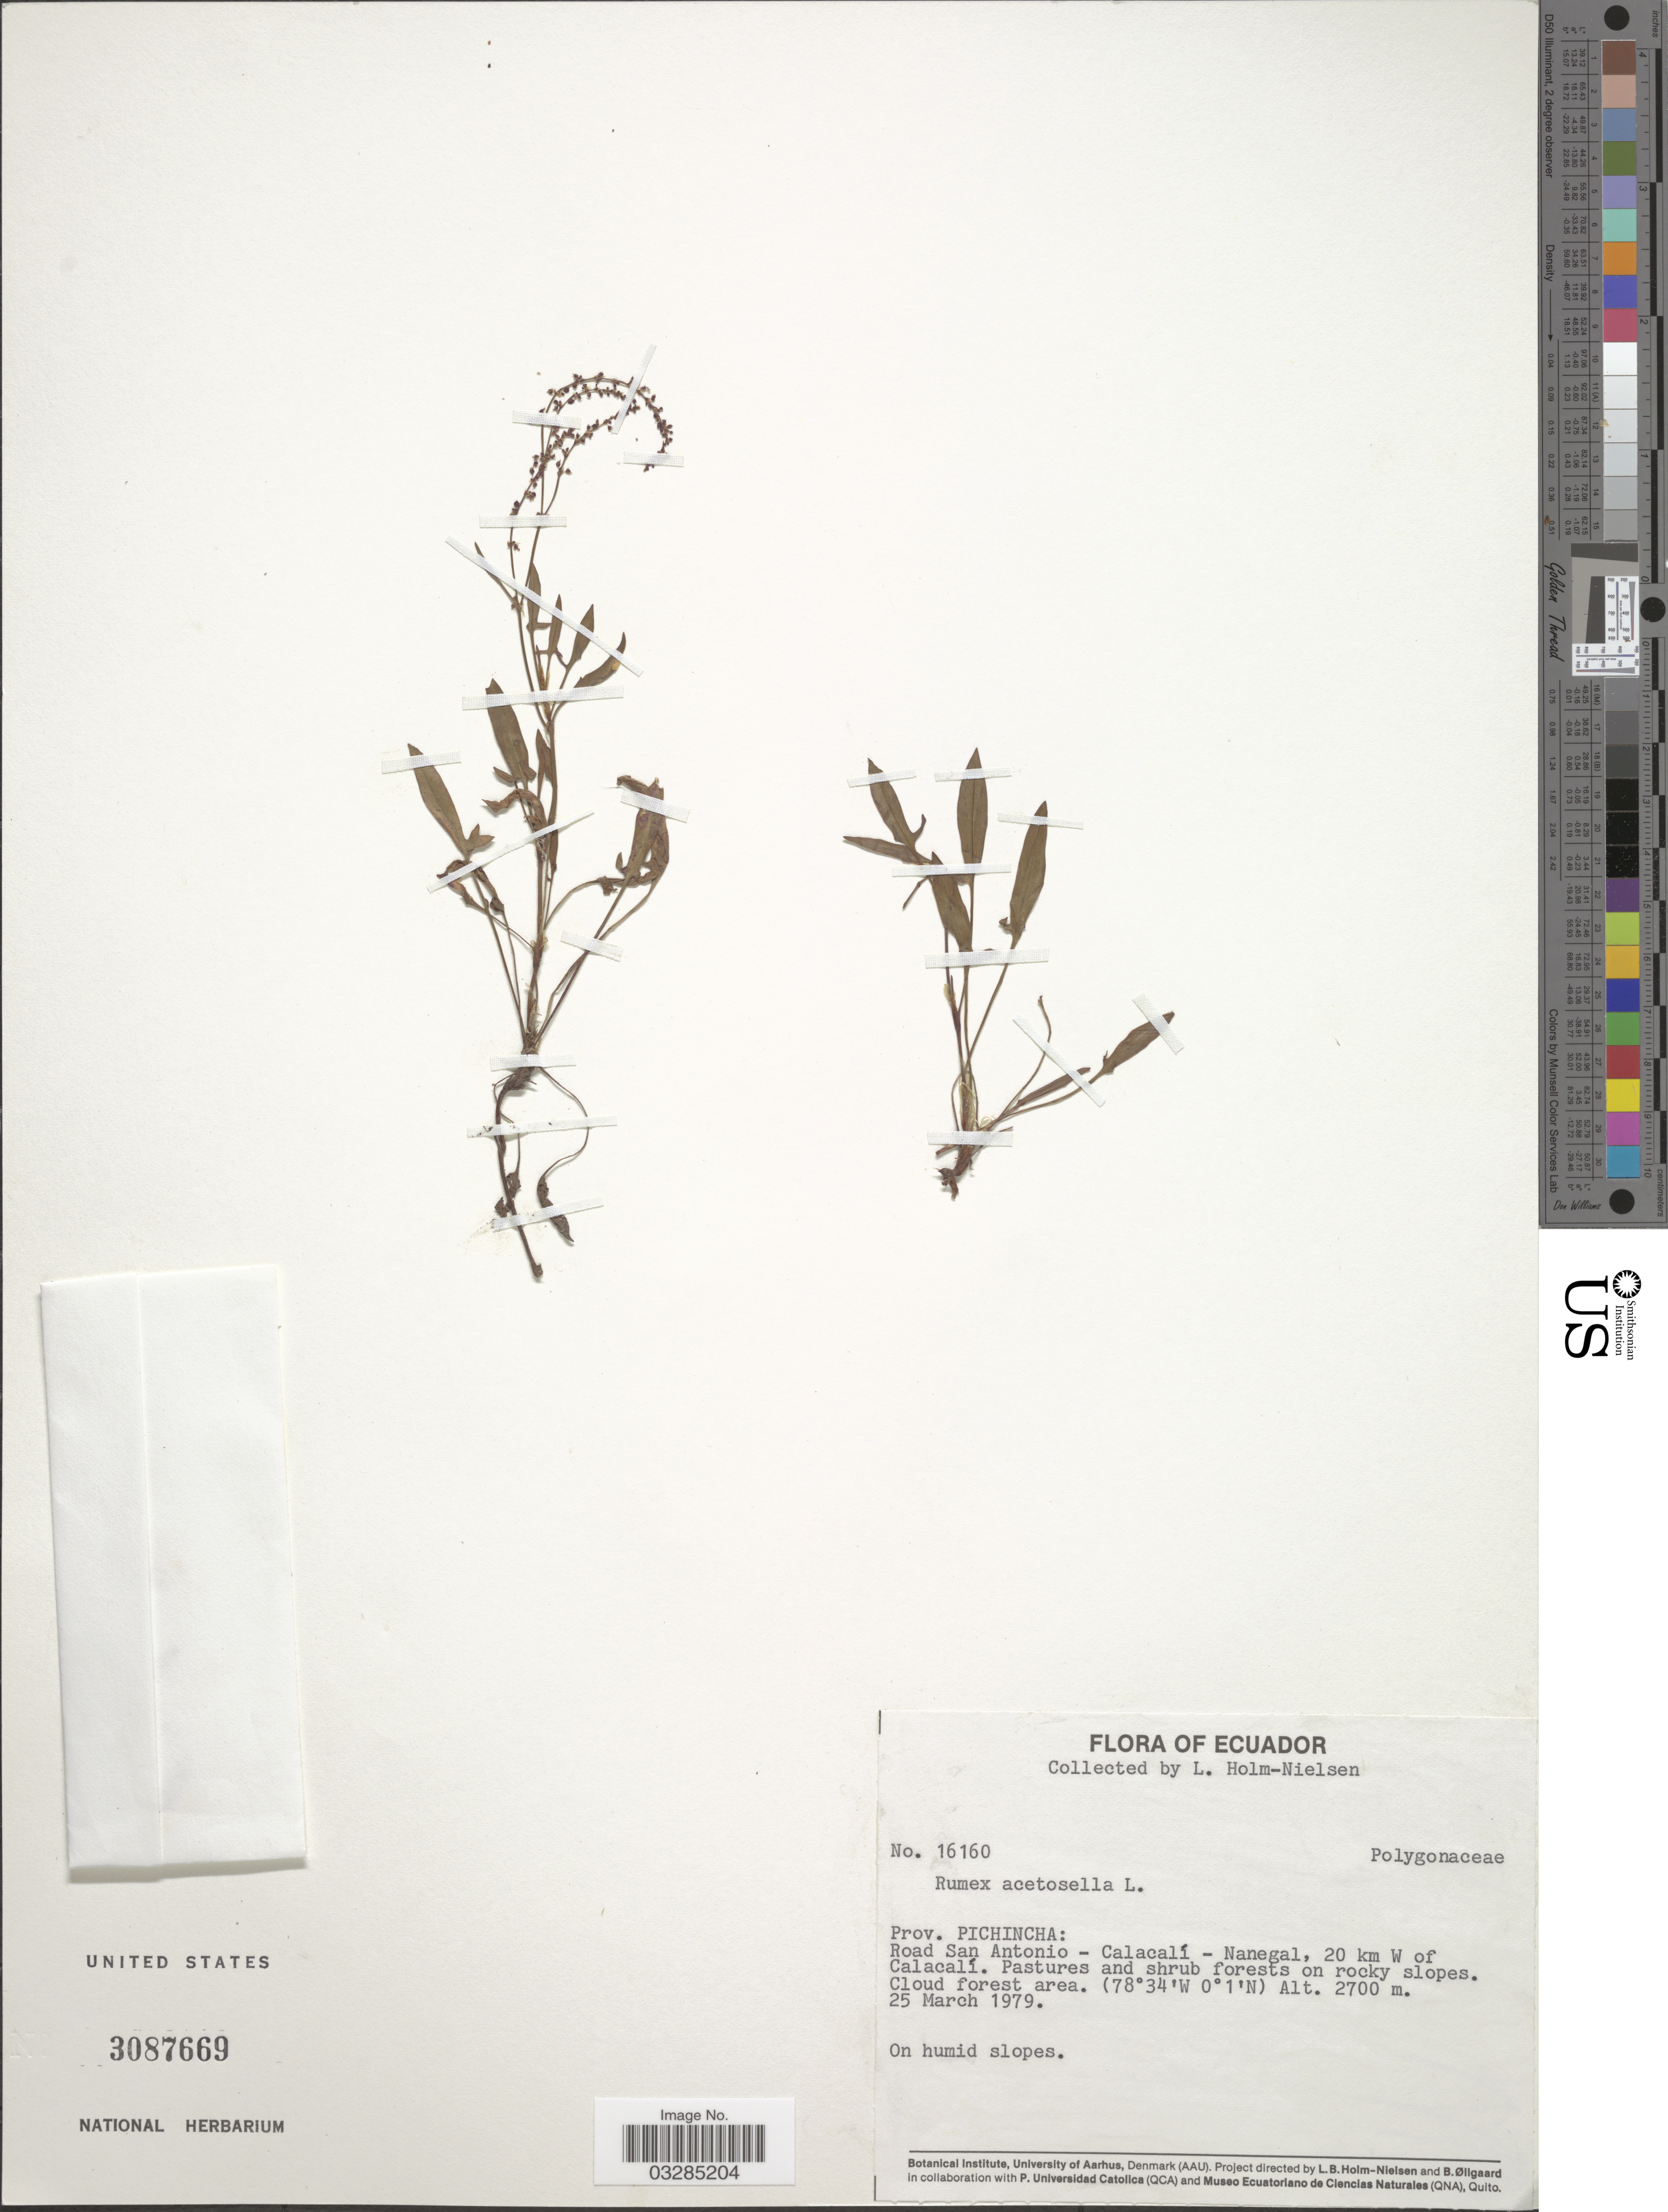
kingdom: Plantae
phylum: Tracheophyta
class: Magnoliopsida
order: Caryophyllales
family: Polygonaceae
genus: Rumex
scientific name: Rumex acetosella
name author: L.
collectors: L. B. Holm-Nielsen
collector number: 16160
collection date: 1979-03-25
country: Ecuador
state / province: Pichincha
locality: Road San Antonio - Calacalí - Nanegal, 20 km W of Calacalí.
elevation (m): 2700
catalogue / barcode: US 3087669